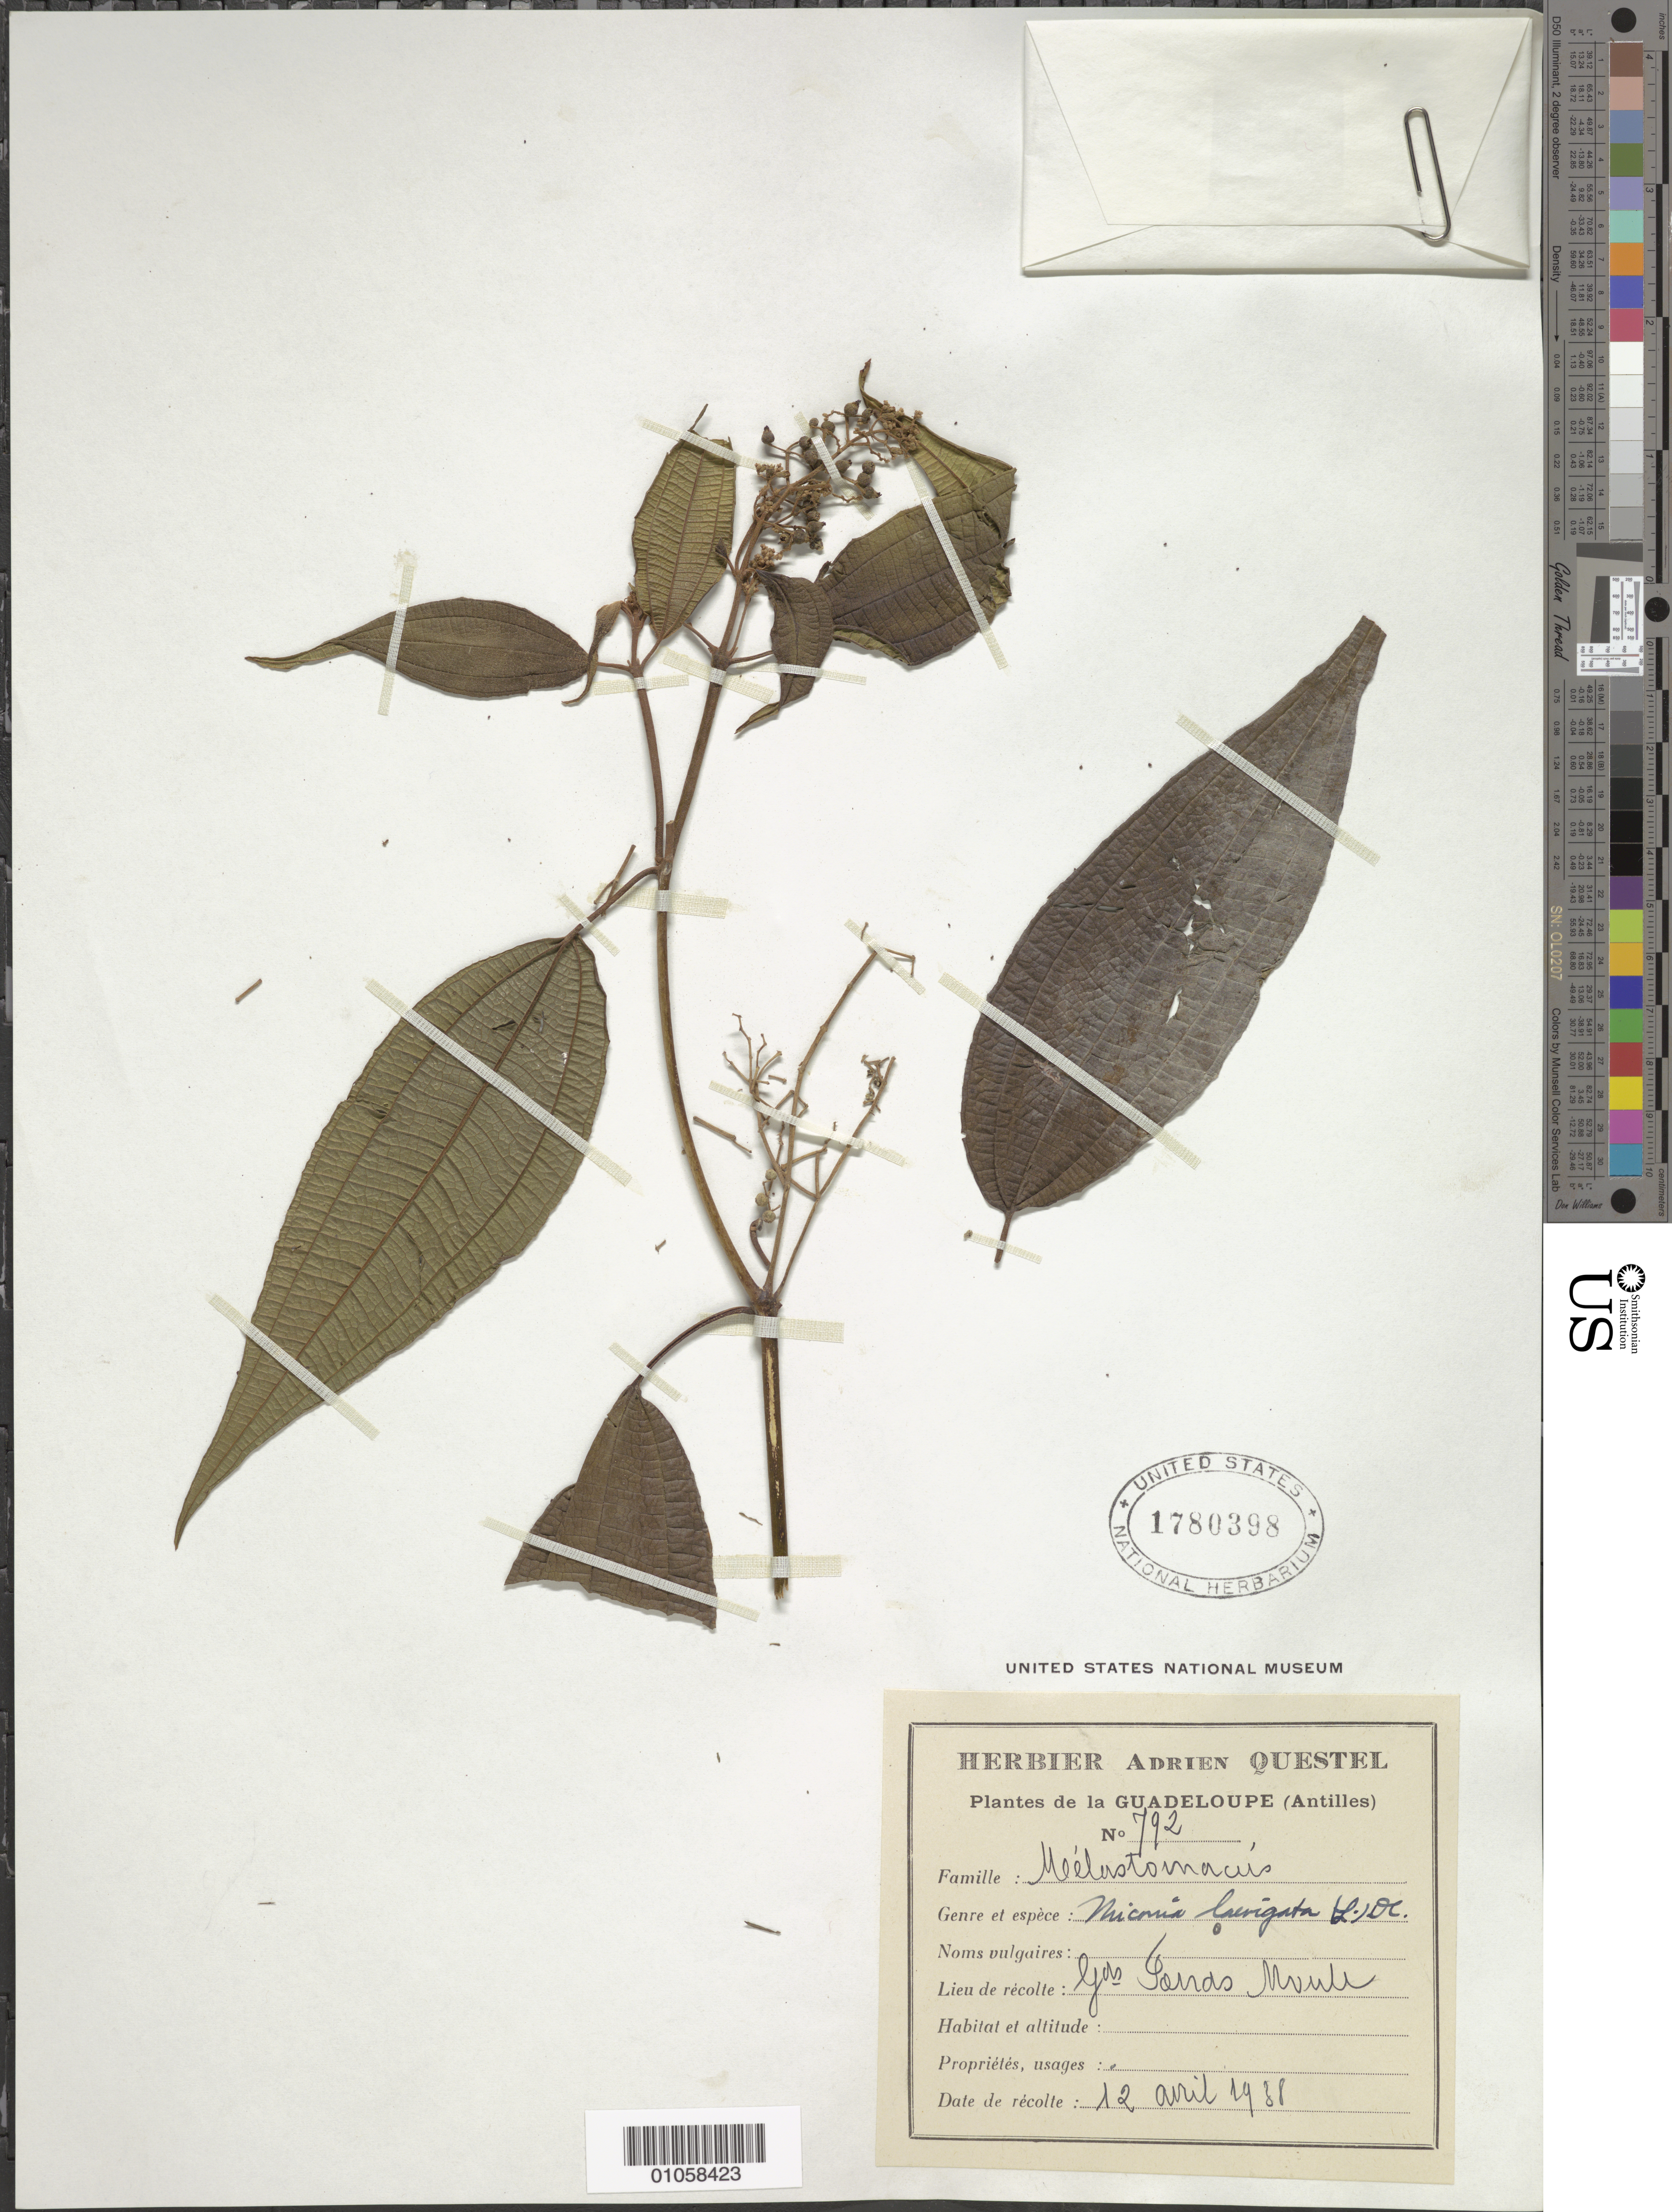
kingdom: Plantae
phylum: Tracheophyta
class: Magnoliopsida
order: Myrtales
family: Melastomataceae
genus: Miconia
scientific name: Miconia laevigata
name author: (L.) D. Don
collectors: A. Questel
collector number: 792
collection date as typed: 12 Apr 1938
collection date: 1938-04-12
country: Guadeloupe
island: Grande Terre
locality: Moule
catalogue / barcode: US 1780398